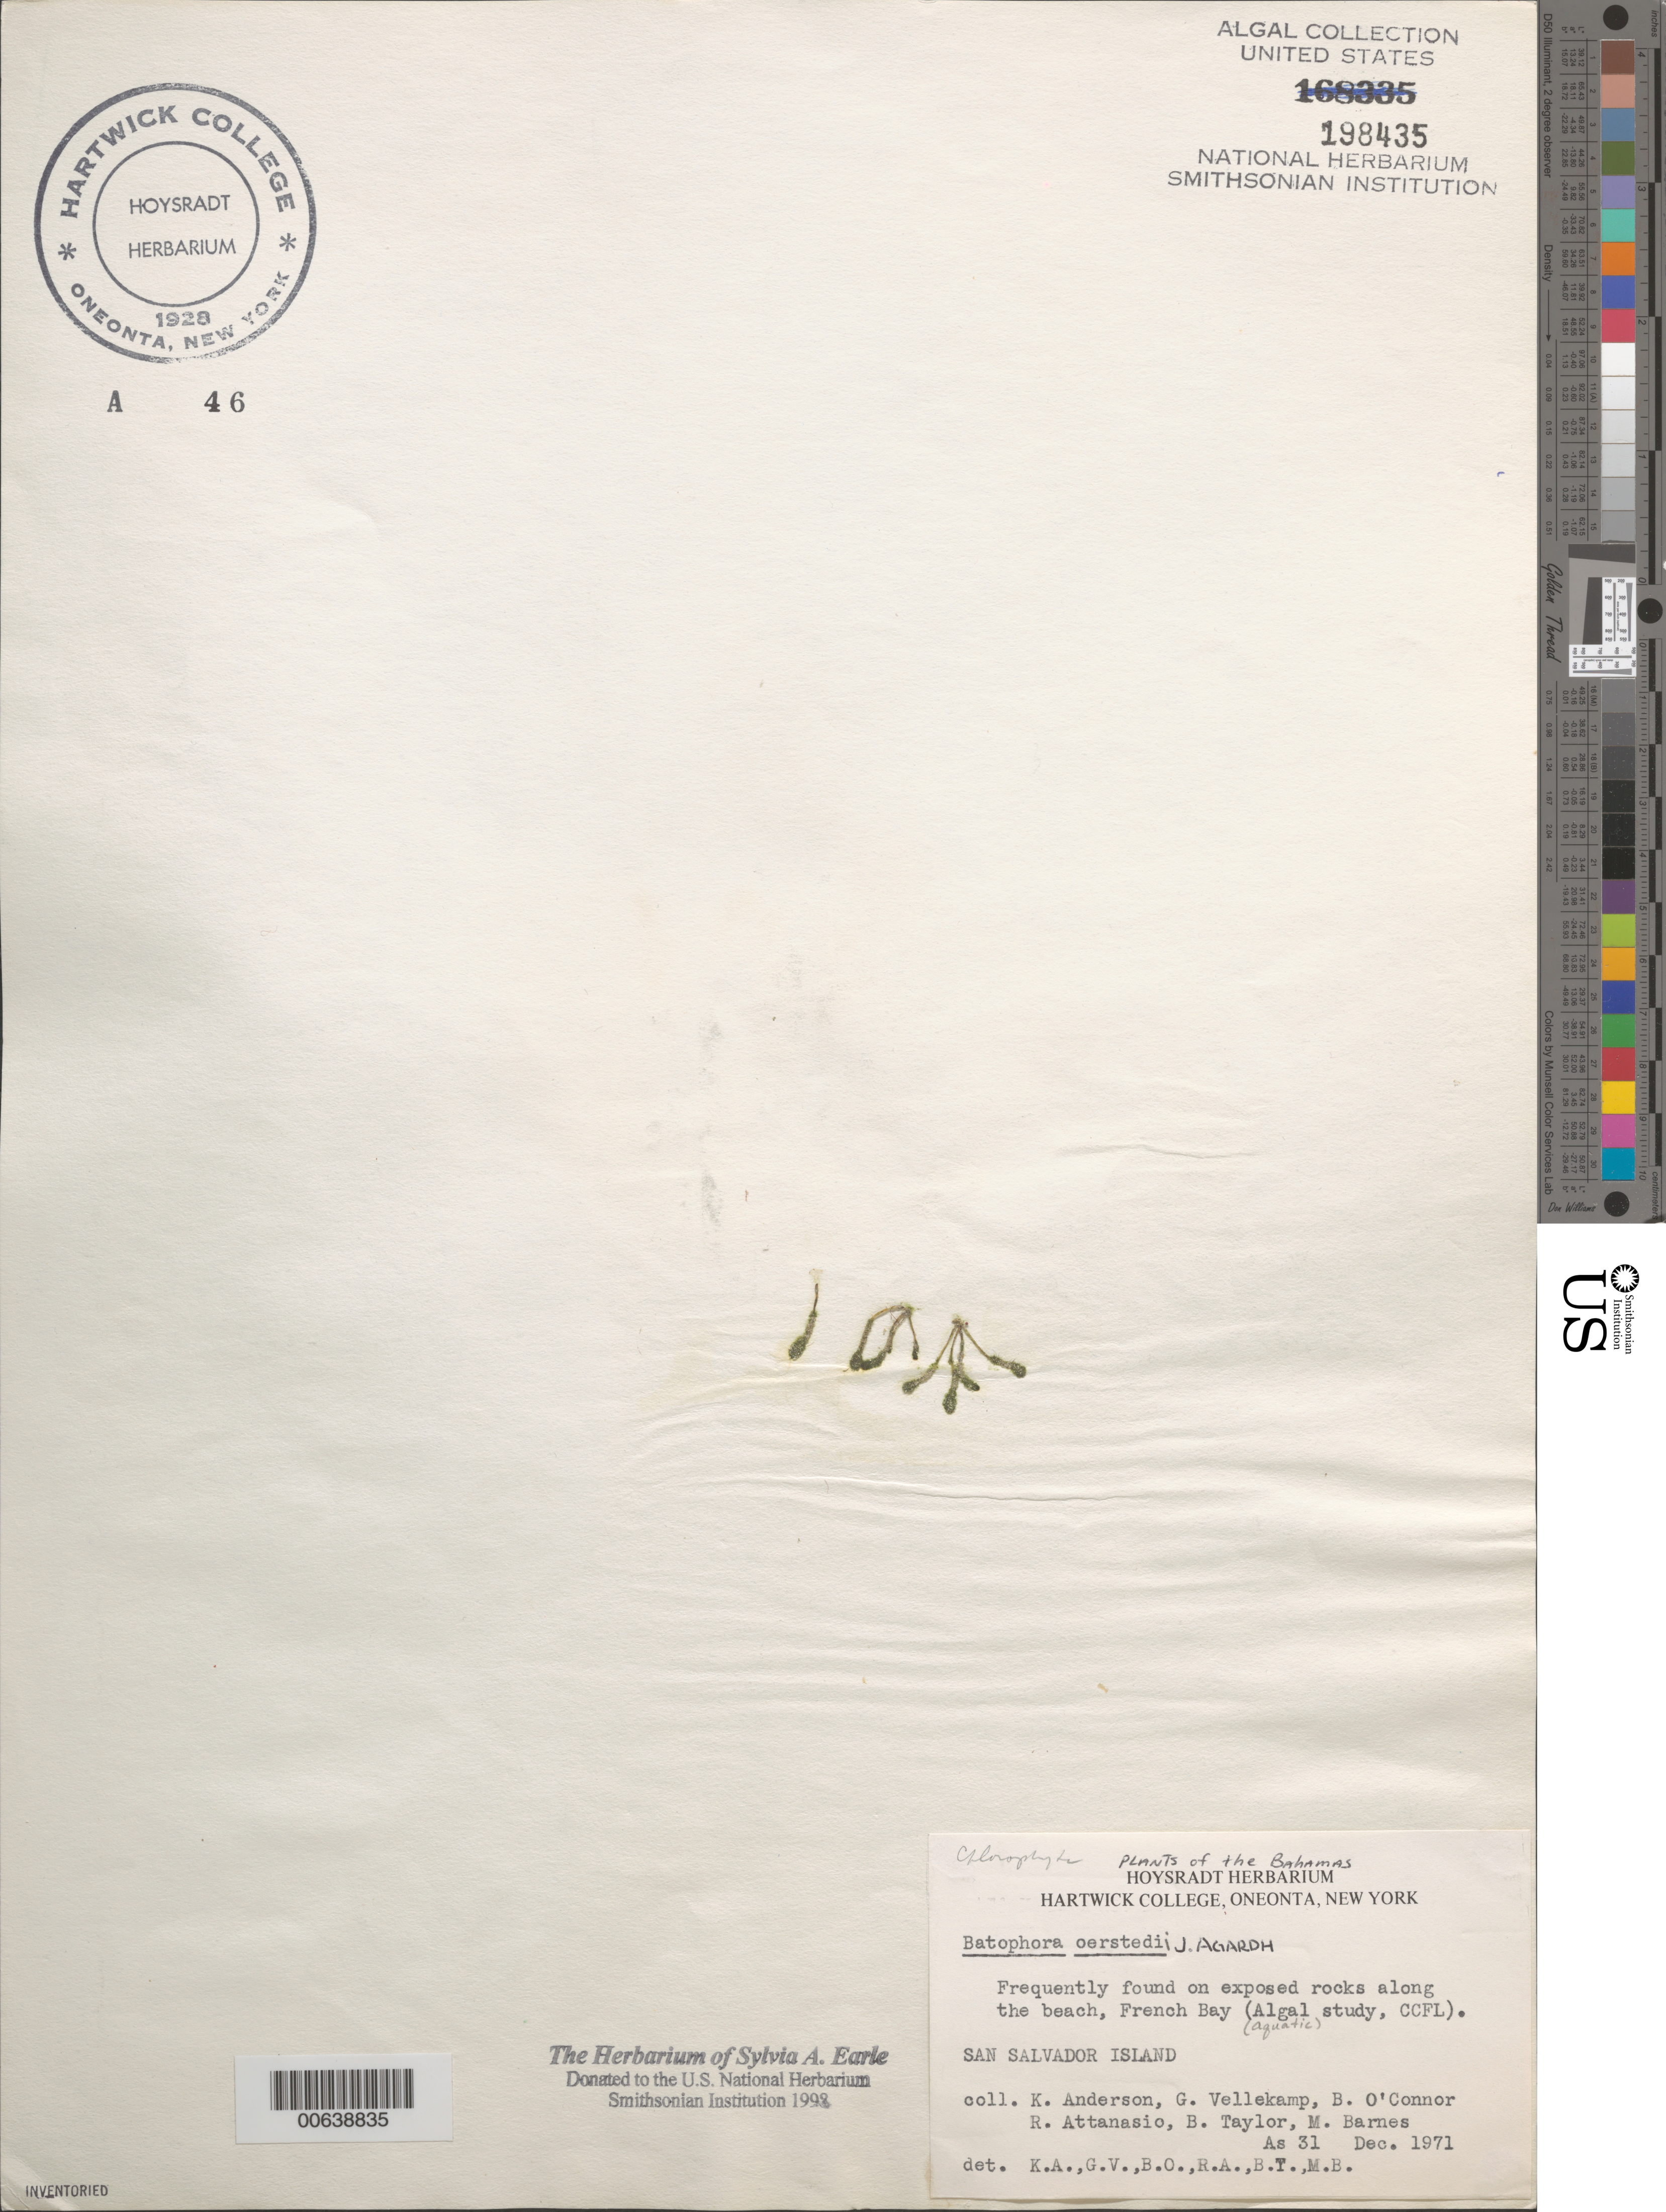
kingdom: Plantae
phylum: Chlorophyta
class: Ulvophyceae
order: Dasycladales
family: Dasycladaceae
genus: Batophora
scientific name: Batophora oerstedii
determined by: Anderson, K.; et al.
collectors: K. Anderson, G. Vellekamp, B. O'Connor, R. Attanasio, B. Taylor & M. Barnes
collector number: As 31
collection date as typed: Dec 1971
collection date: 1971-12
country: Bahamas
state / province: San Salvador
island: San Salvador Island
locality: French Bay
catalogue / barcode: US 198435